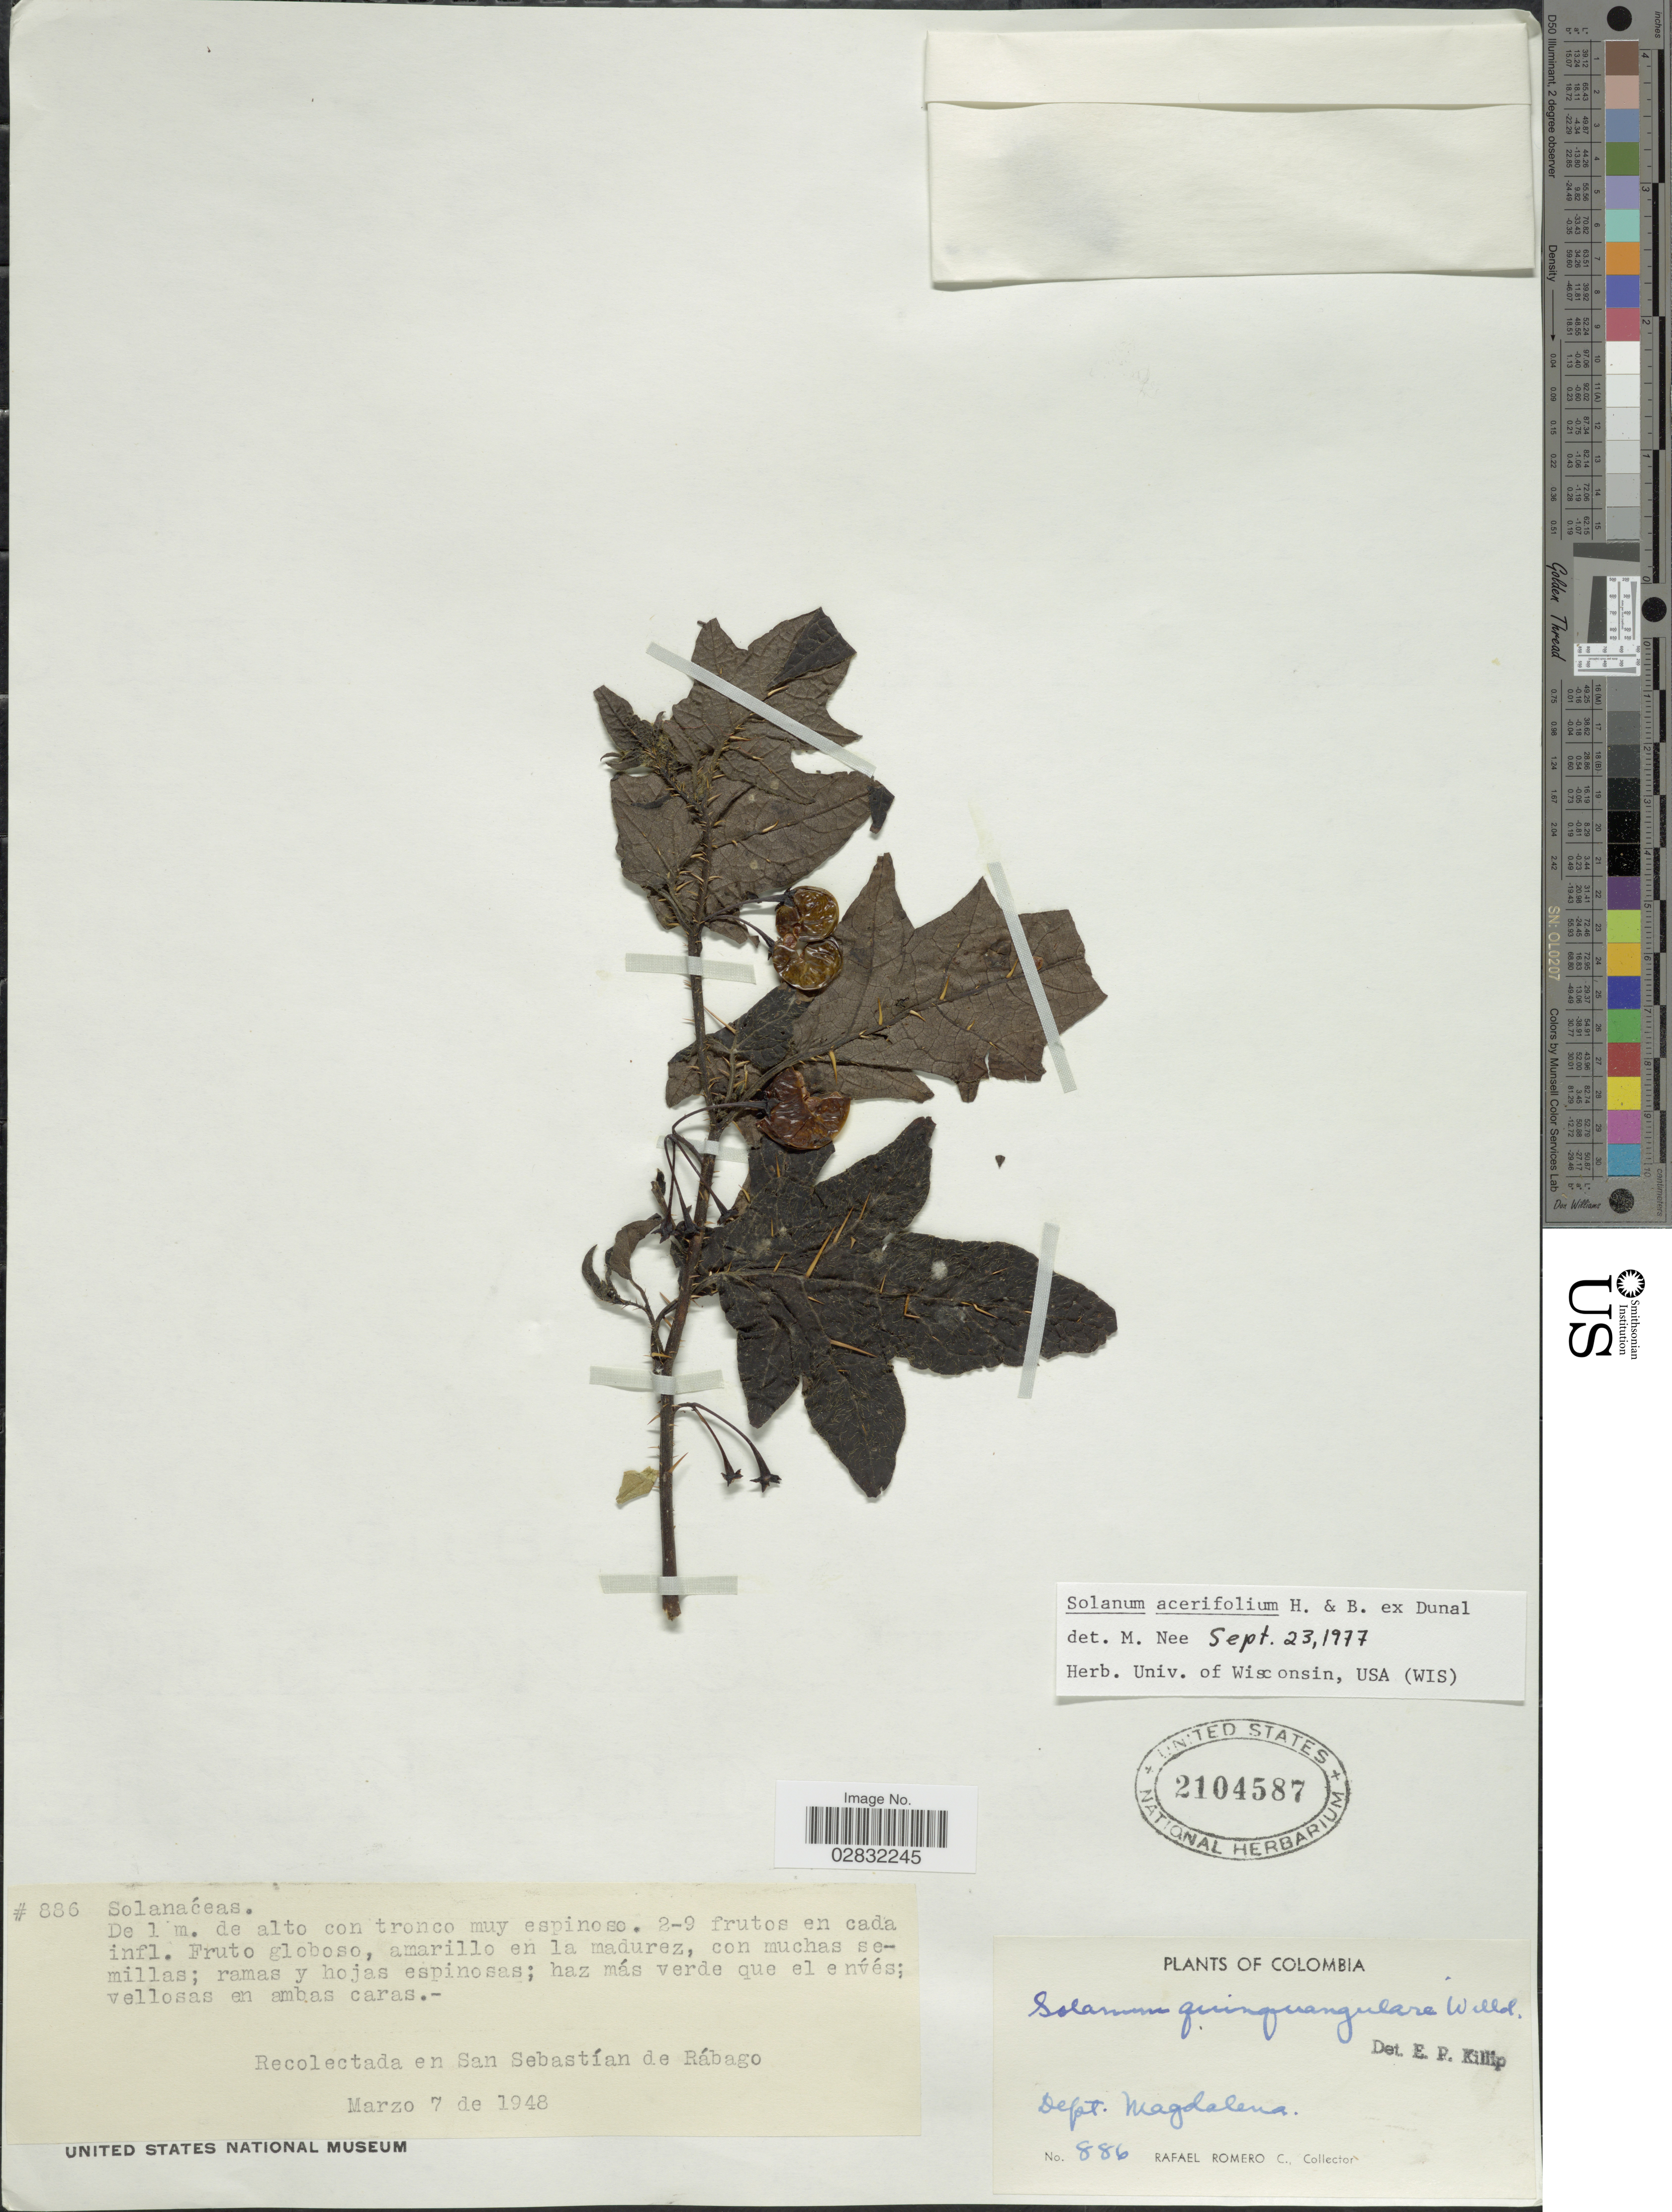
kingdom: Plantae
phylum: Tracheophyta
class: Magnoliopsida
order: Solanales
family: Solanaceae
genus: Solanum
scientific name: Solanum acerifolium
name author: Humb. & Bonpl. ex Dunal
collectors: R. Romero Castañeda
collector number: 886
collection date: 1948-03-07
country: Colombia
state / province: Magdalena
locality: Dept. Magdalena, Recolectada en San Sebastían de Rábago.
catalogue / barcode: US 2104587